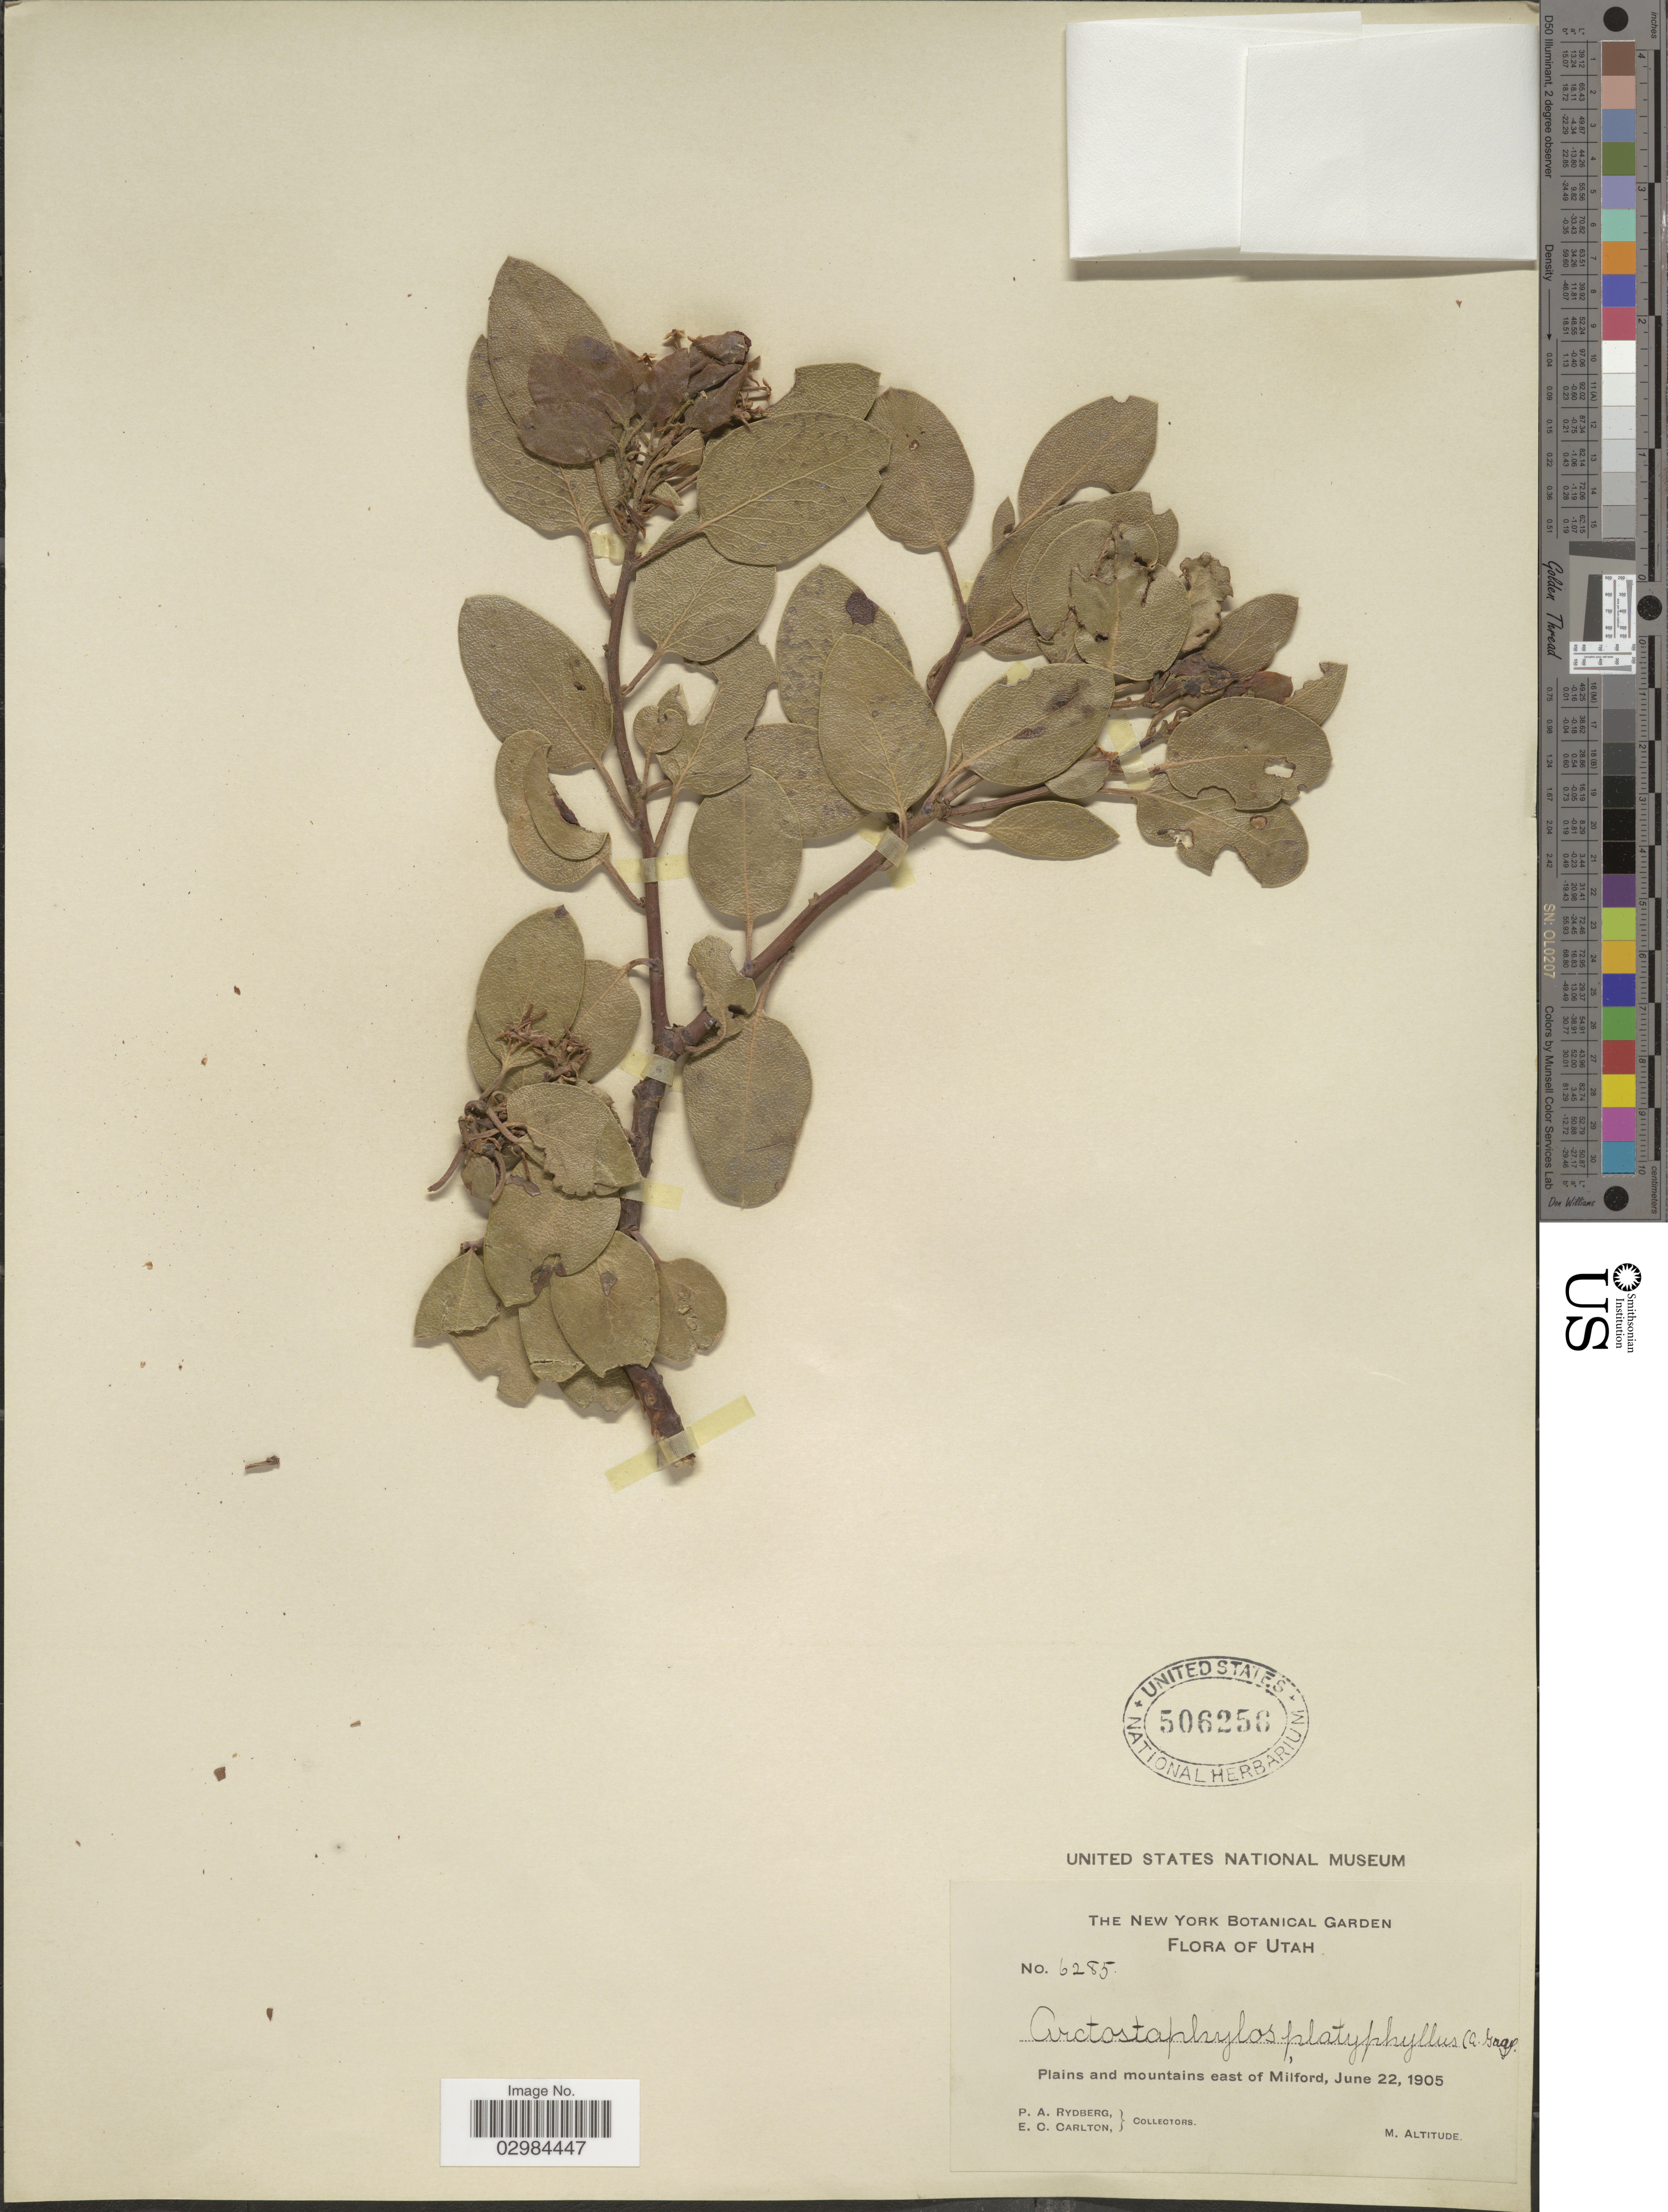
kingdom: Plantae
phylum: Tracheophyta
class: Magnoliopsida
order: Ericales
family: Ericaceae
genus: Arctostaphylos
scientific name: Arctostaphylos platyphylla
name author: (A. Gray) Kuntze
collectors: P. A. Rydberg & E. Carlton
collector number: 6285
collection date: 1905-06-22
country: United States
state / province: Utah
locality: Plains and mountains east of Milford.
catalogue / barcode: US 506256